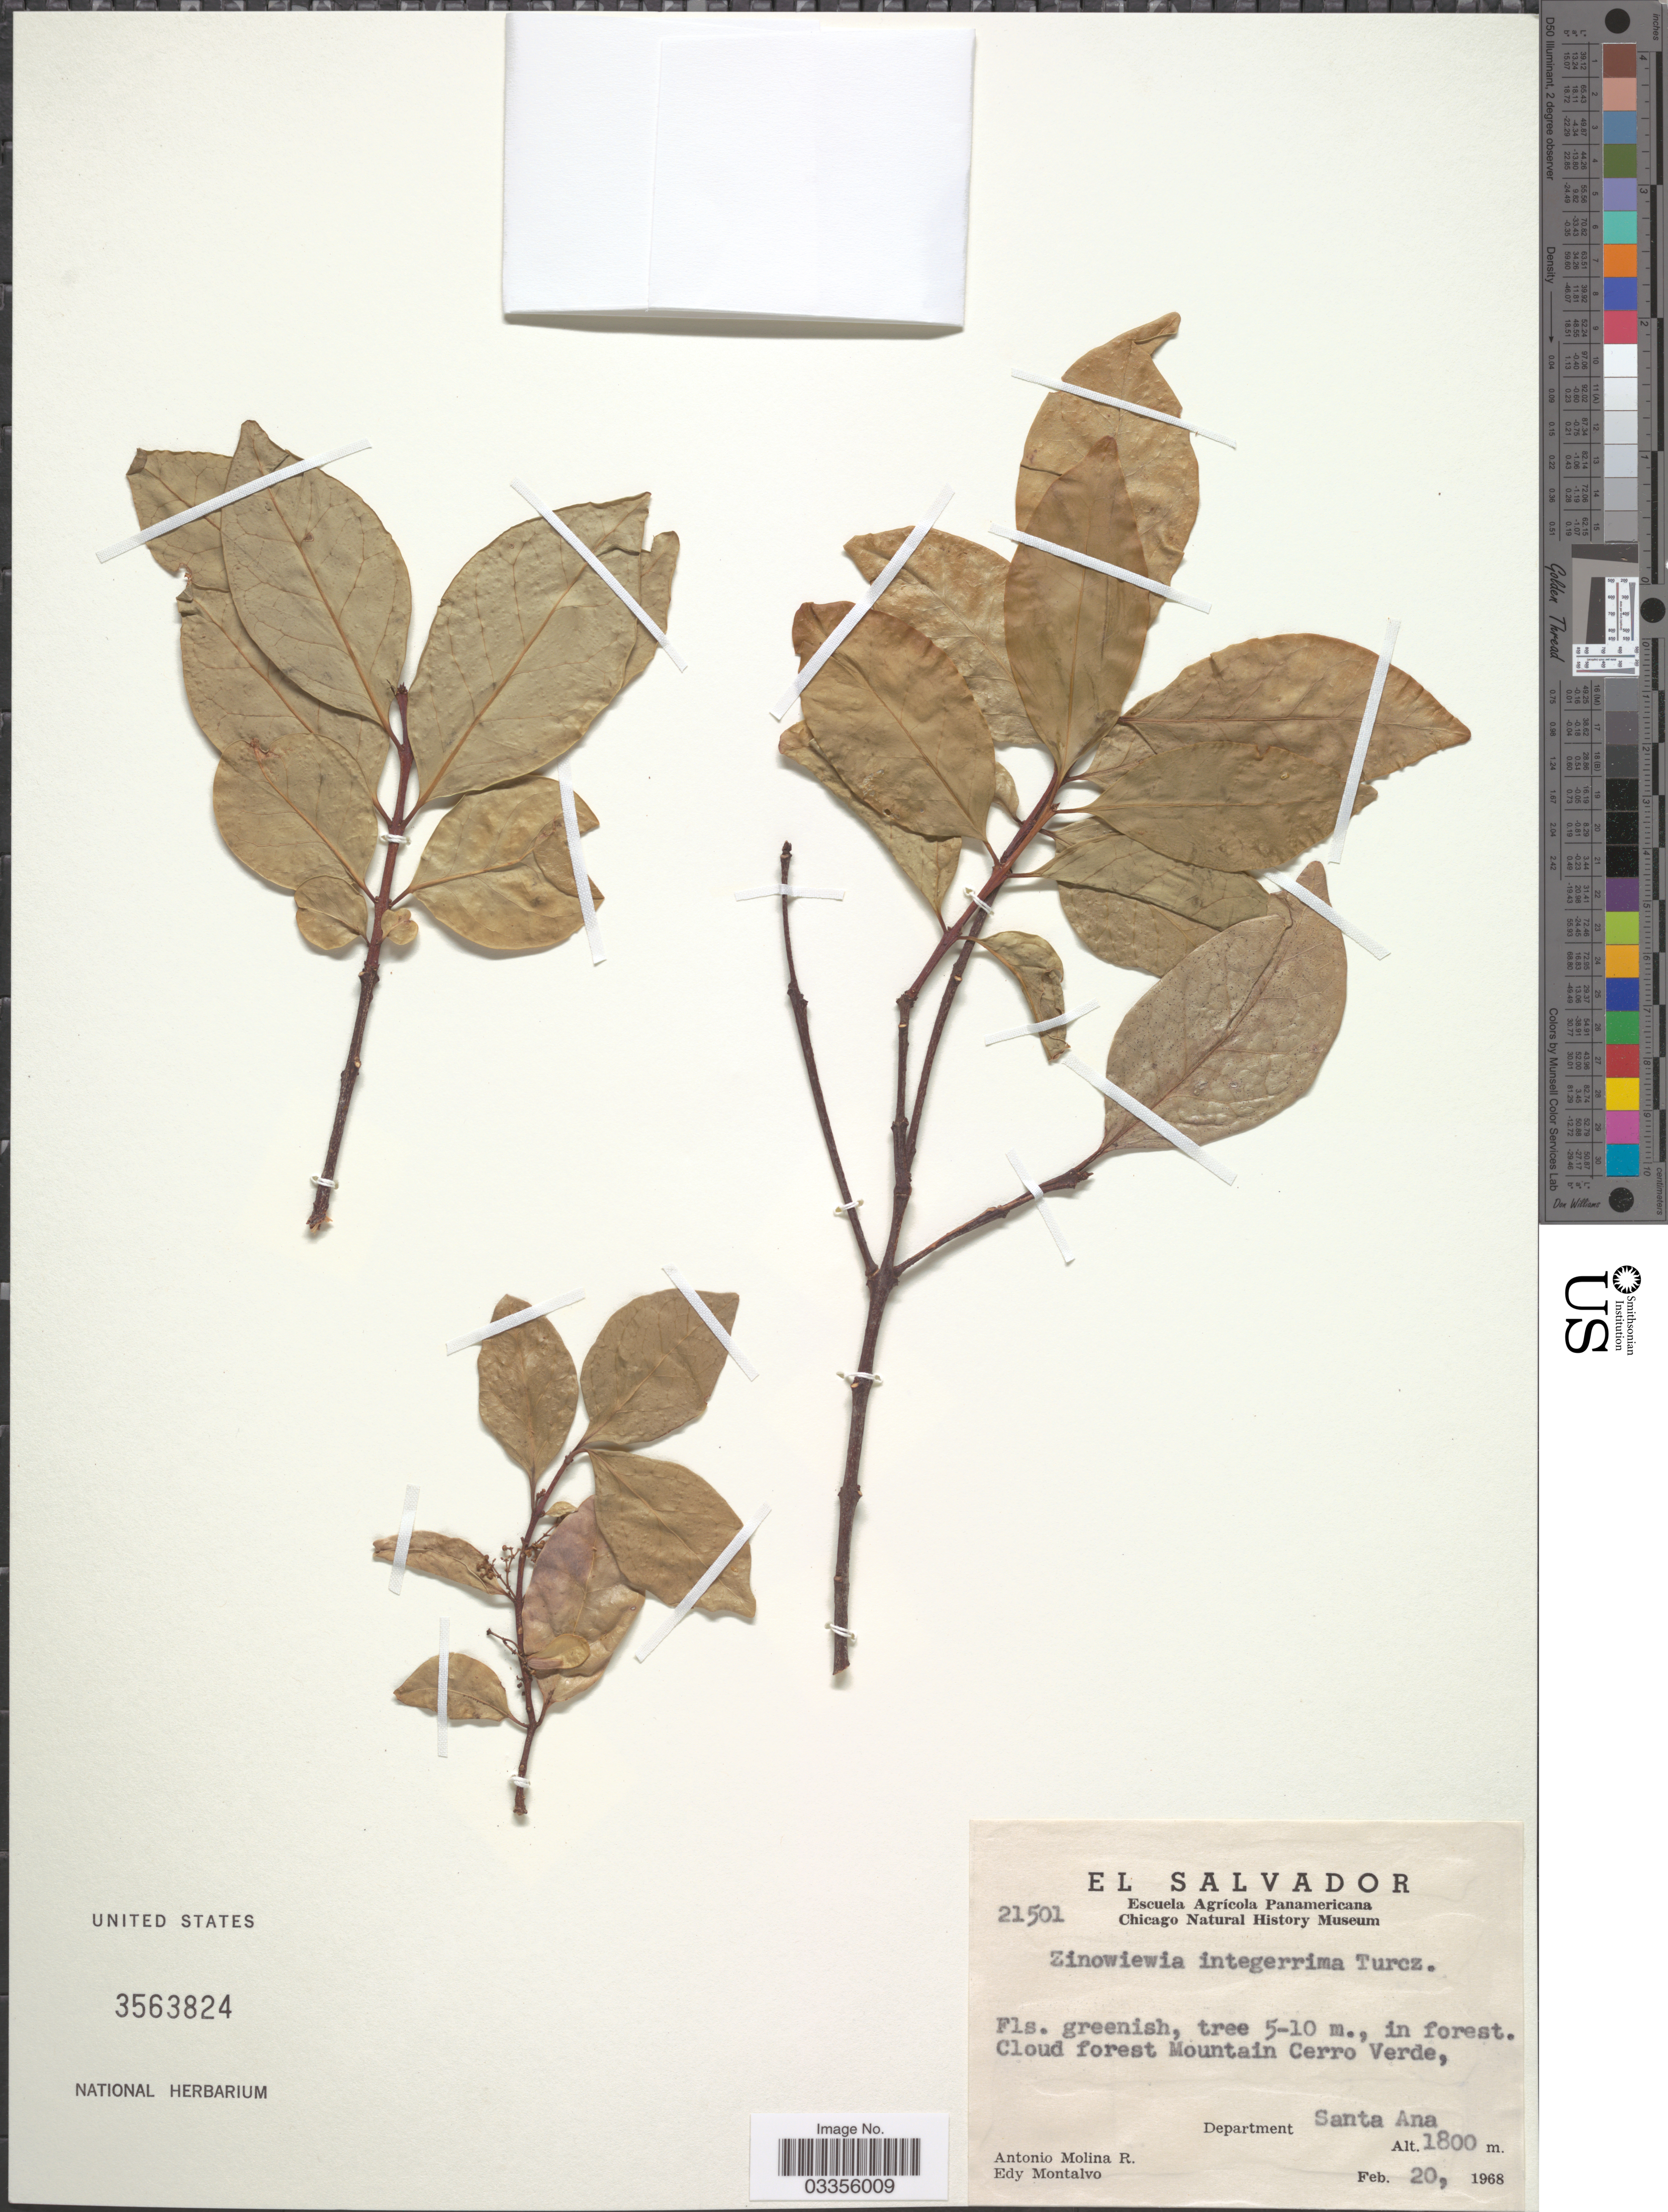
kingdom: Plantae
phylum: Tracheophyta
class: Magnoliopsida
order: Celastrales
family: Celastraceae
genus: Zinowiewia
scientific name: Zinowiewia integerrima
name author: (Turcz.) Turcz.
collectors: A. Molina R. & E. A. Montalvo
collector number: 21501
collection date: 1968-02-20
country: El Salvador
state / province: Santa Ana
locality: Cloud forest Mountain Cerro Verde, Department Santa Ana.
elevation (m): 1800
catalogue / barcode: US 3563824